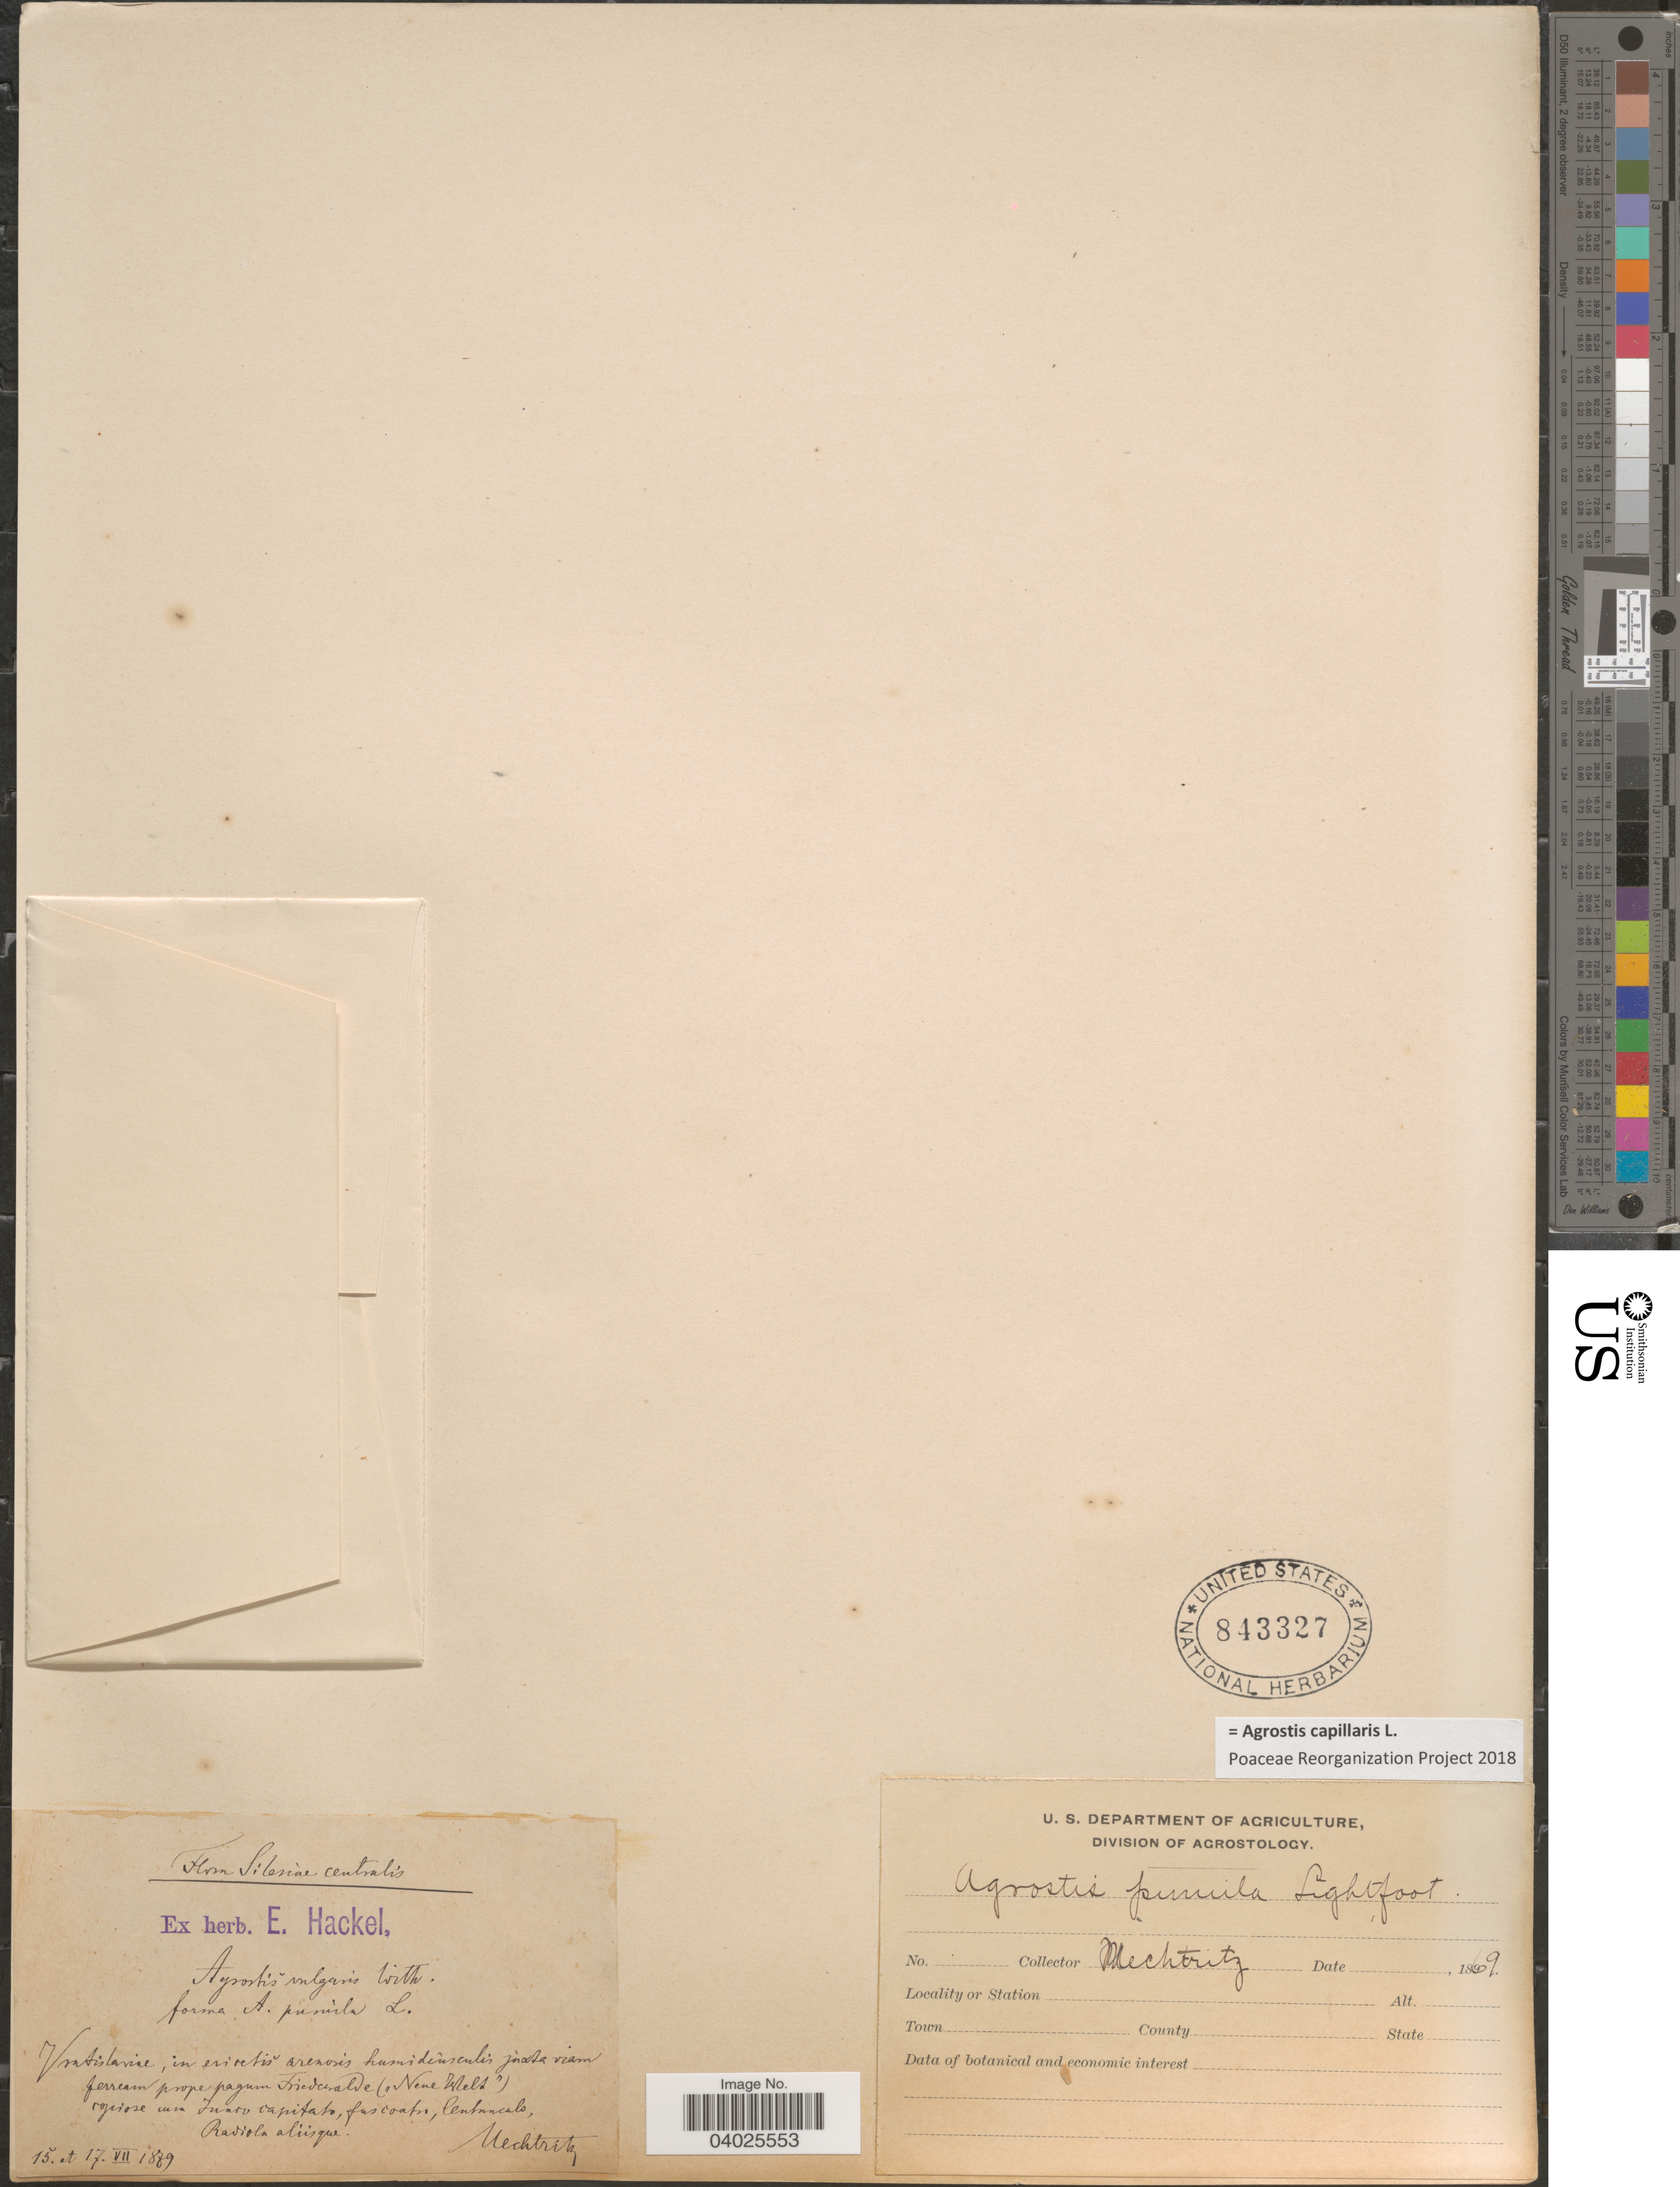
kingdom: Plantae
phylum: Tracheophyta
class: Liliopsida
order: Poales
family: Poaceae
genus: Agrostis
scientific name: Agrostis capillaris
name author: L.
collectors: Uechtritz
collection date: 1869-07-15/1869-07-17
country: Poland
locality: Silesiae centralis. Vratislaviae, in eriretis arenosis humeñsculis jnate viam ferream prope pagum Friedewalde ("Neue Welt") regiose vum Austro capitato, fascoatu, Centralis, Radiola alüsque. [interpreted]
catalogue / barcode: US 843327